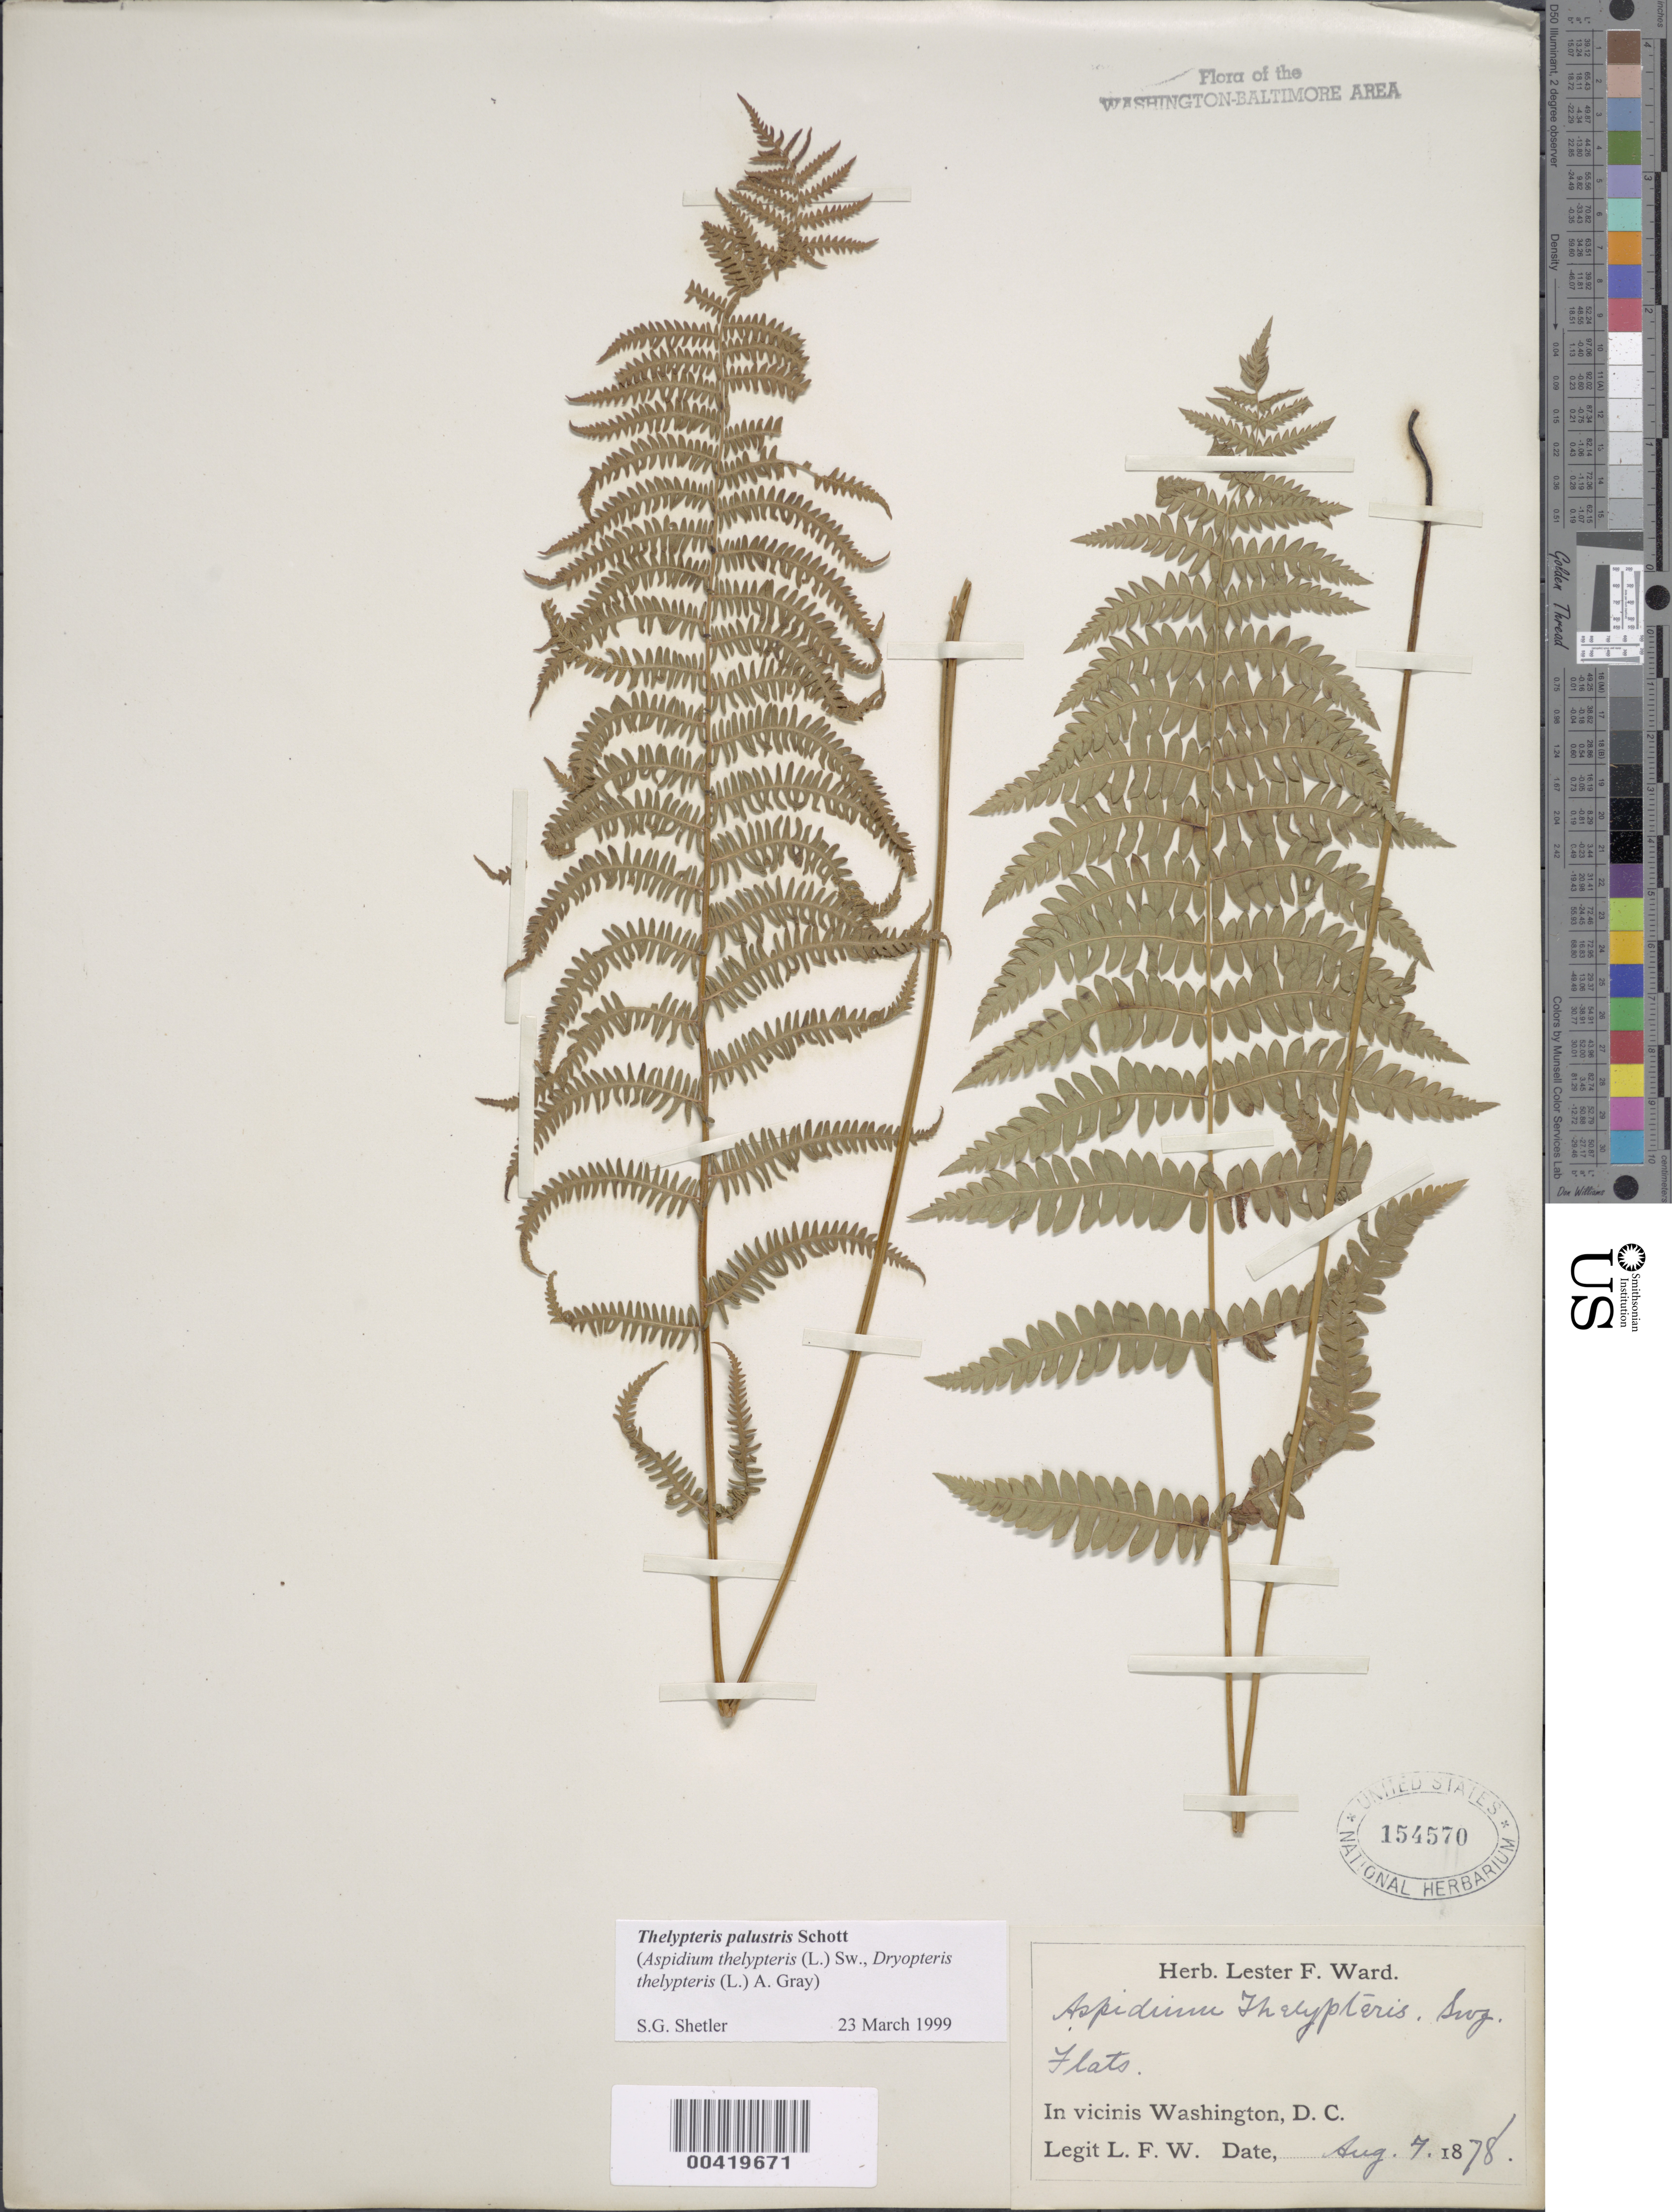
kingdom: Plantae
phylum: Tracheophyta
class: Polypodiopsida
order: Polypodiales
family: Thelypteridaceae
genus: Thelypteris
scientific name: Thelypteris palustris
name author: (Salisb.) Schott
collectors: L. F. Ward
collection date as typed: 07 Aug 1878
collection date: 1878-08-07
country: United States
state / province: District of Columbia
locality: Flats (Chain Bridge?), Washington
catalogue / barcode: US 154570